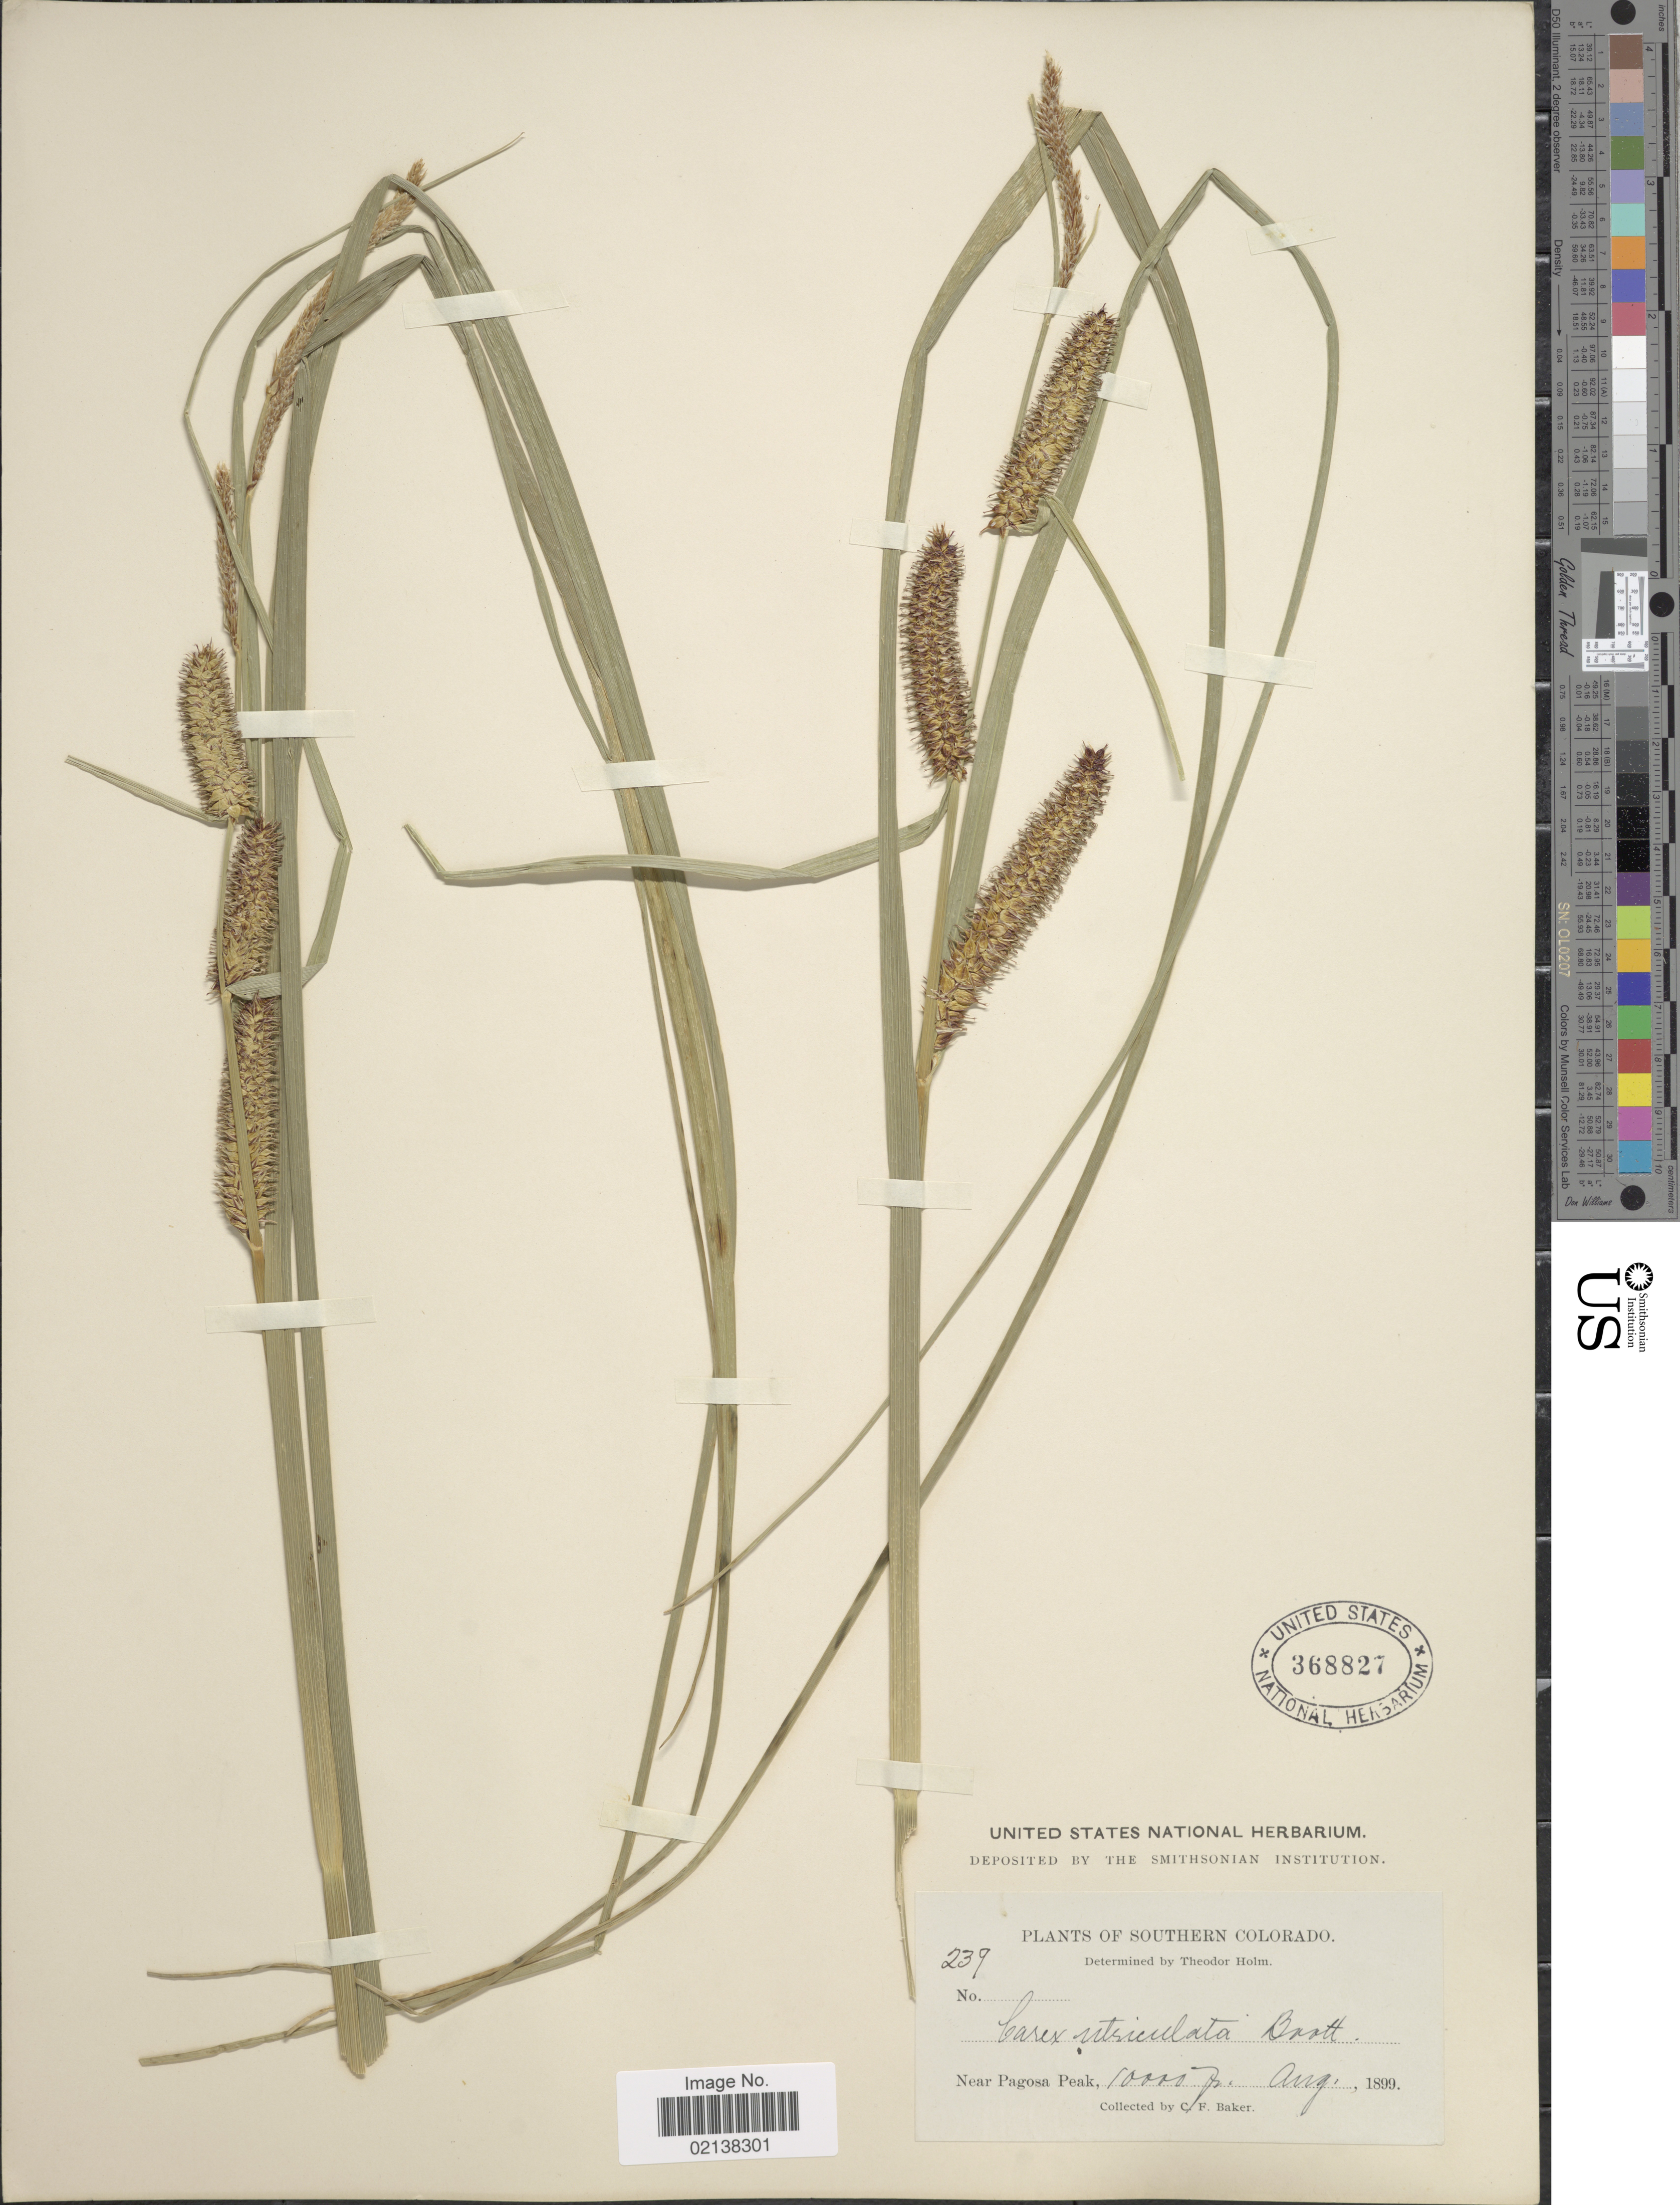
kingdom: Plantae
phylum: Tracheophyta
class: Liliopsida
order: Poales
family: Cyperaceae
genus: Carex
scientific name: Carex utriculata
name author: Boott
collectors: C. F. Baker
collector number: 239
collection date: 1899-08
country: United States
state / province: Colorado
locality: Southern Colorado. Near Pagosa Peak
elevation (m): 3048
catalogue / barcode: US 368827